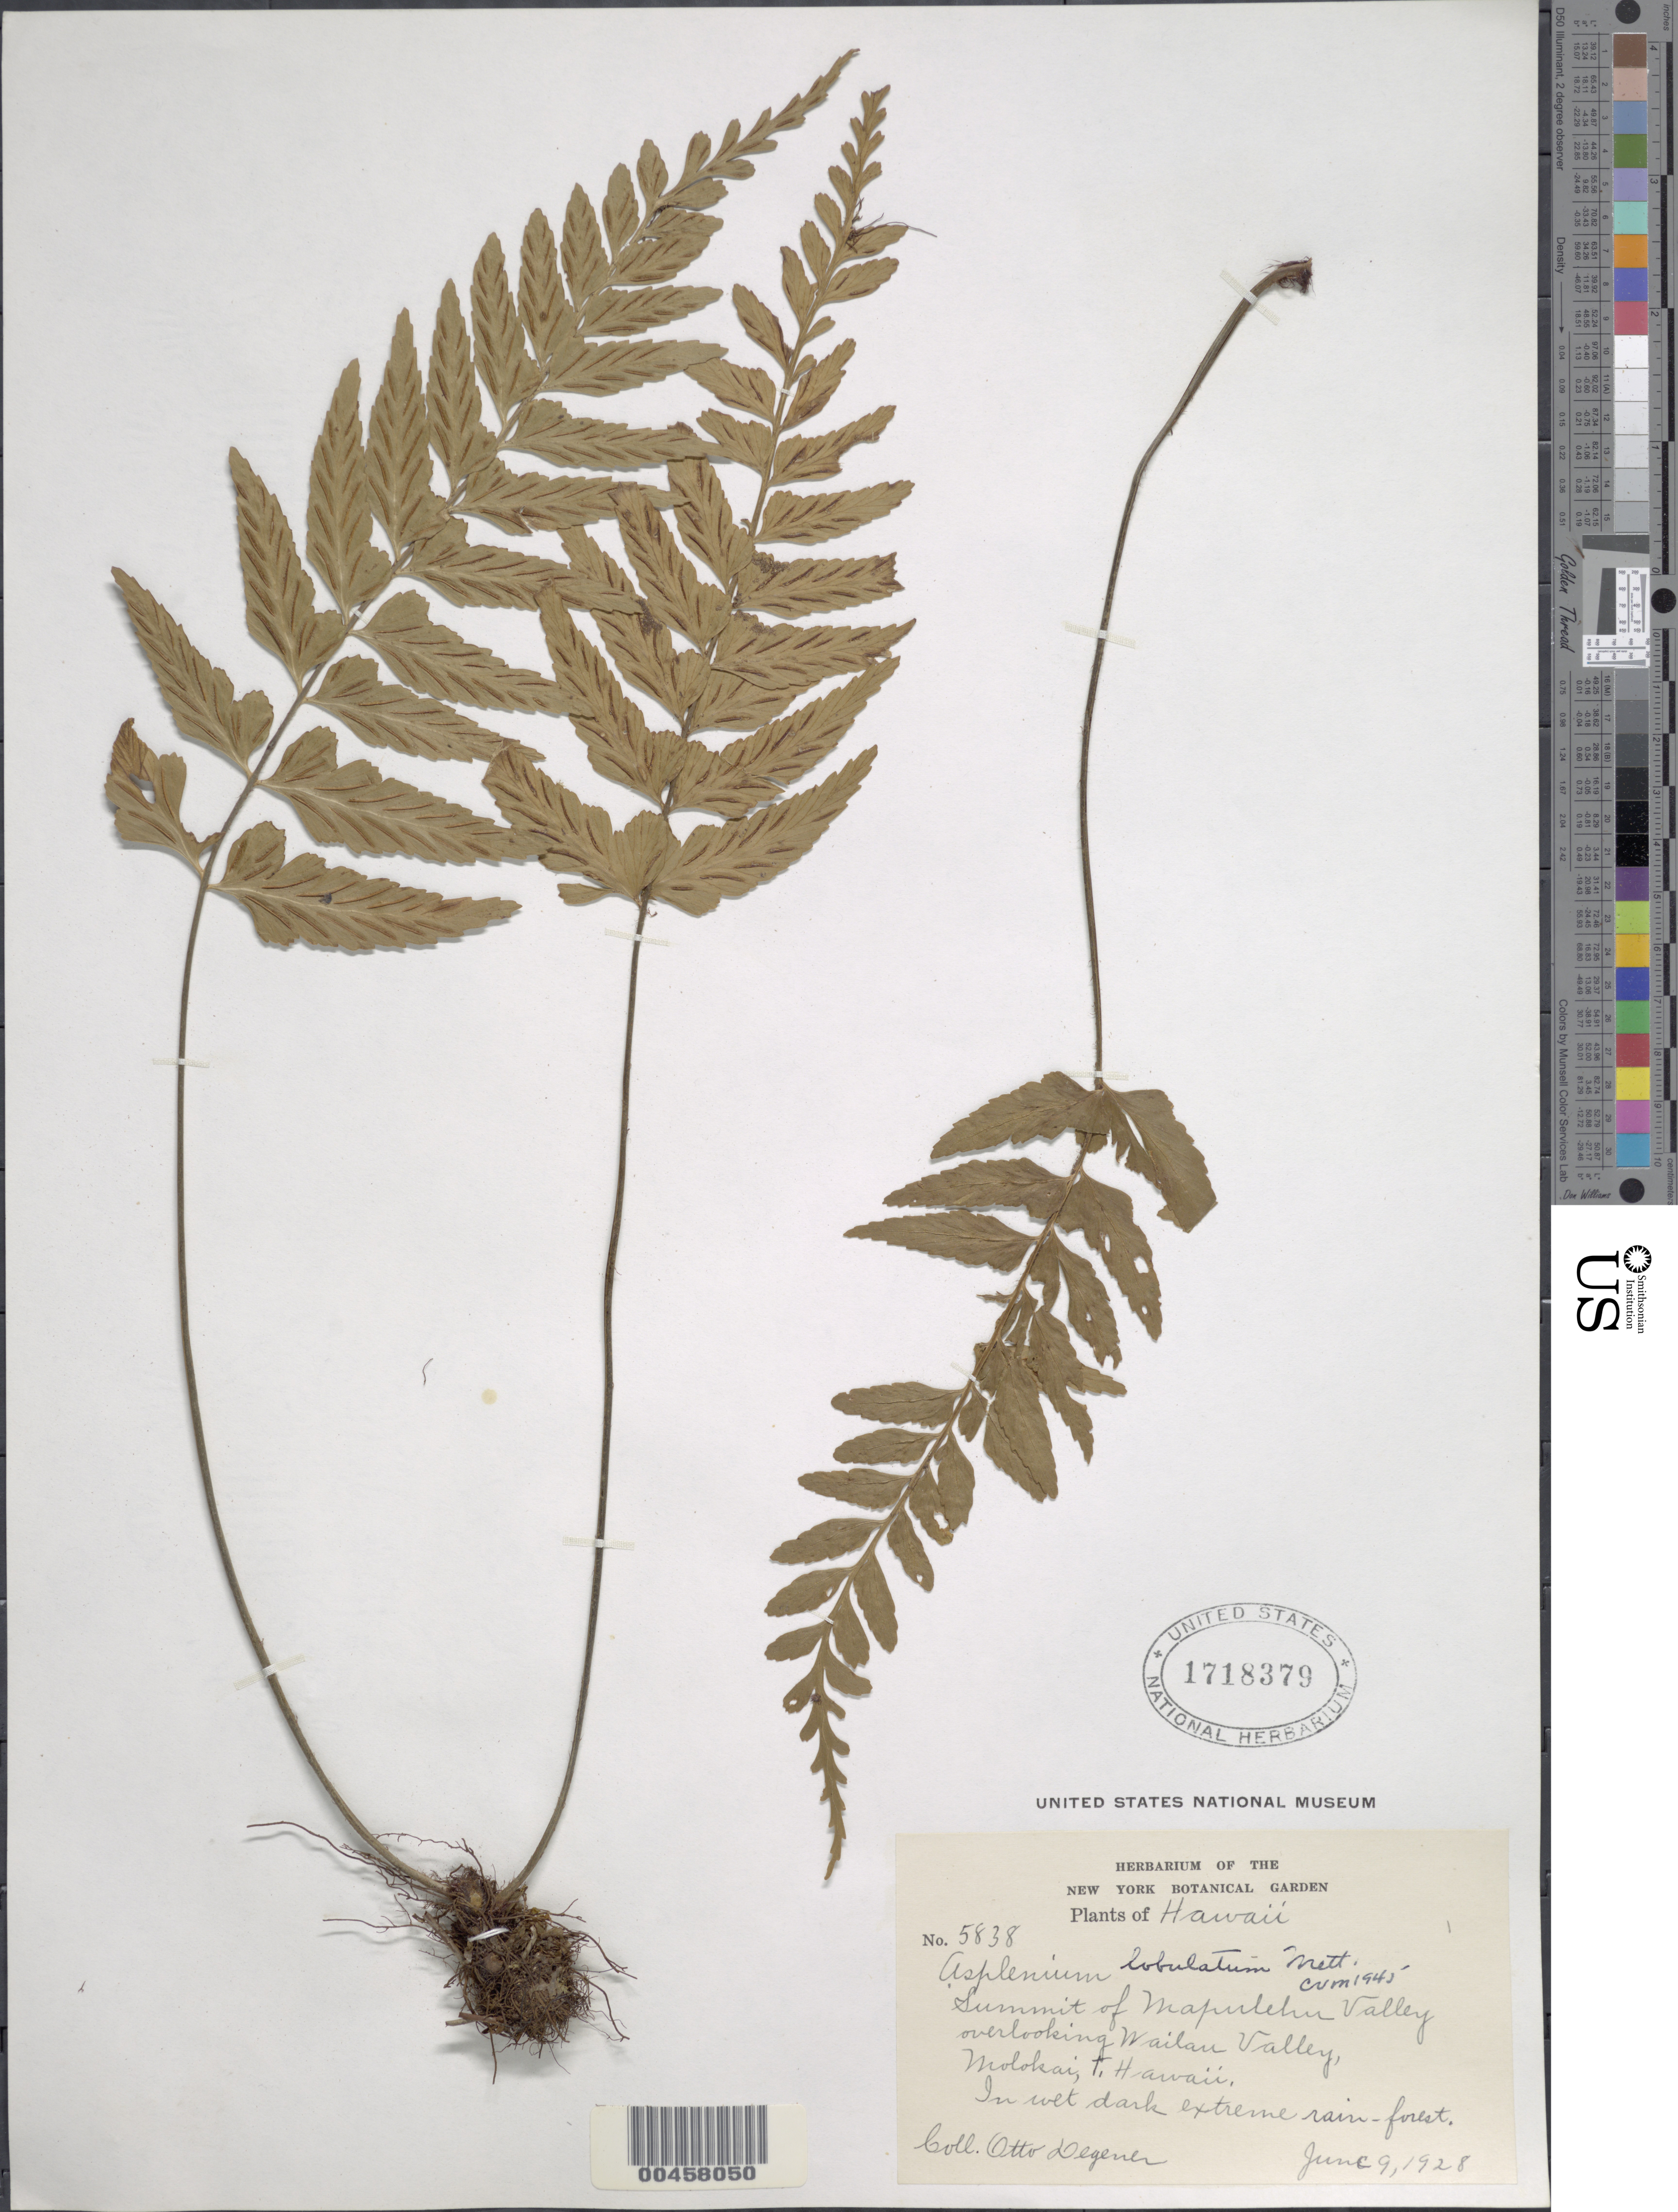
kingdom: Plantae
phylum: Tracheophyta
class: Polypodiopsida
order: Polypodiales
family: Aspleniaceae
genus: Asplenium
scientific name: Asplenium lobulatum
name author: Mett.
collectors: O. Degener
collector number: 5838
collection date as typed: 9 Jun 1928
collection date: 1928-06-09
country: United States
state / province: Hawaii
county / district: Maui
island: Moloka'i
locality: Summit of Mapulehu Valley overlooking Wailau Valley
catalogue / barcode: US 1718379